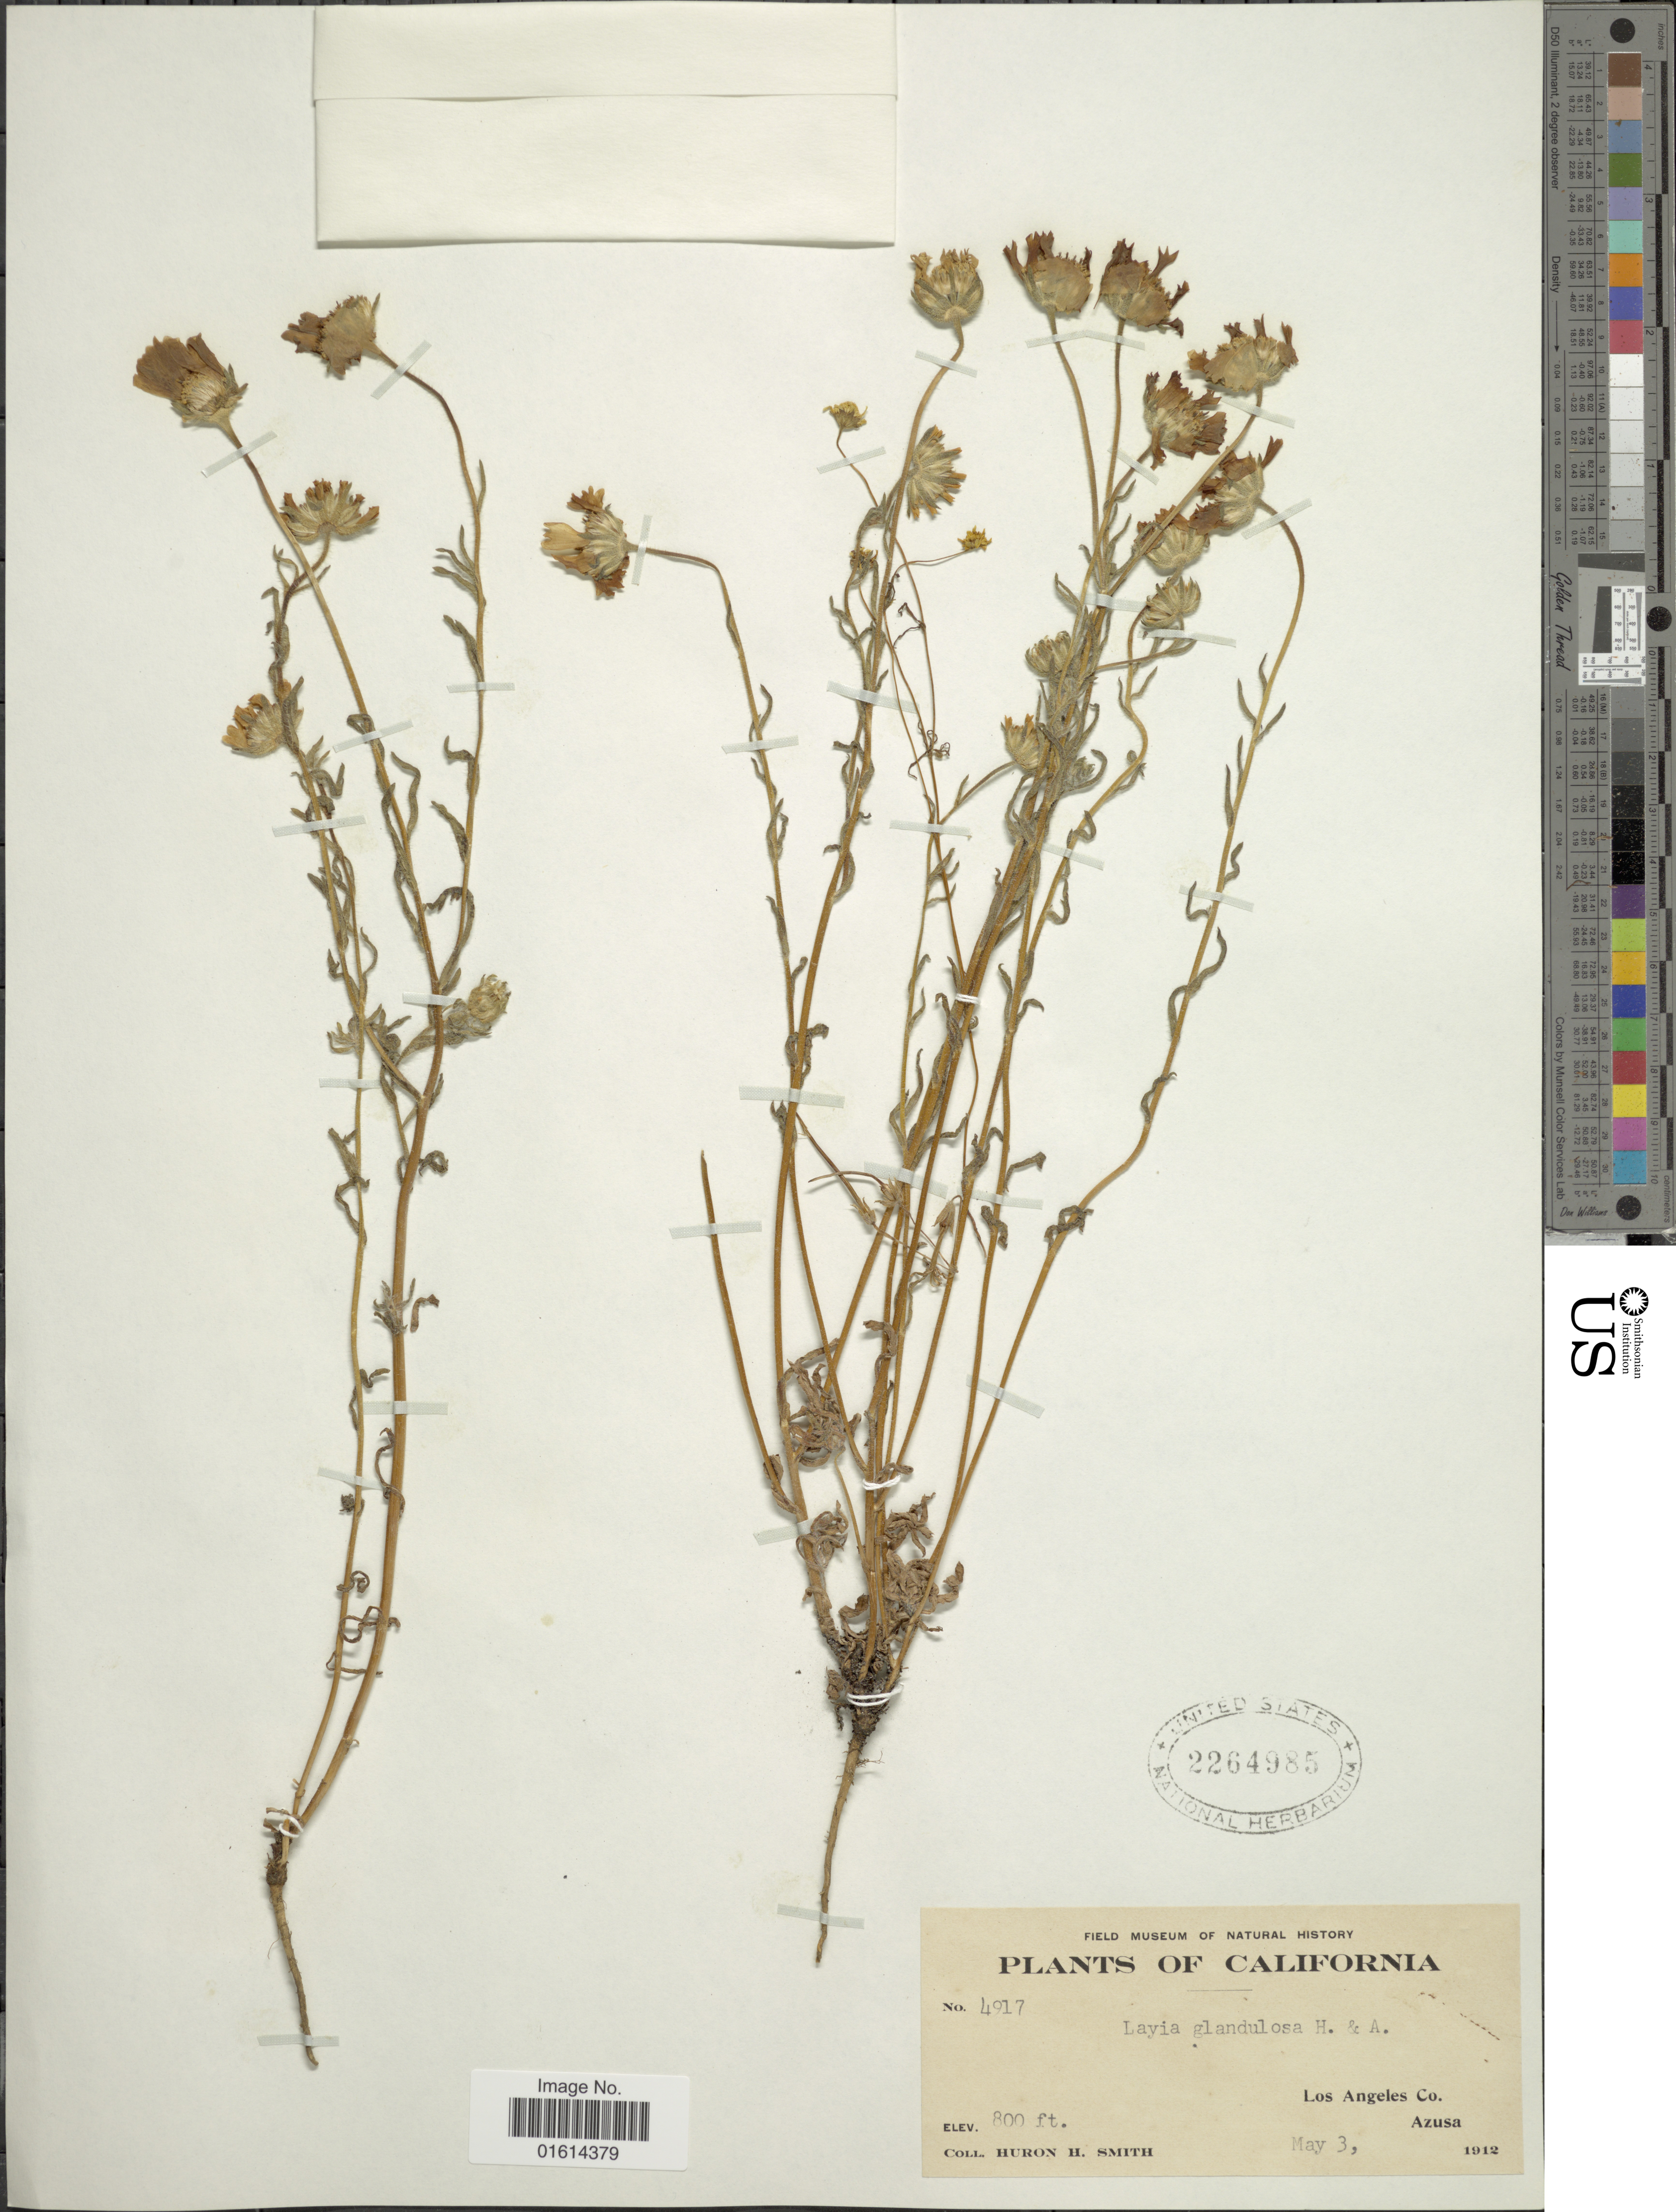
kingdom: Plantae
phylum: Tracheophyta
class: Magnoliopsida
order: Asterales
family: Asteraceae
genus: Layia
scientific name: Layia glandulosa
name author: Hook. & Arn.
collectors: Huron H. Smith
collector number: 4917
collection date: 1912-05-03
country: United States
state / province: California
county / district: Los Angeles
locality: Los Angeles Co., Azusa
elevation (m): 244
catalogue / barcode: US 2264985